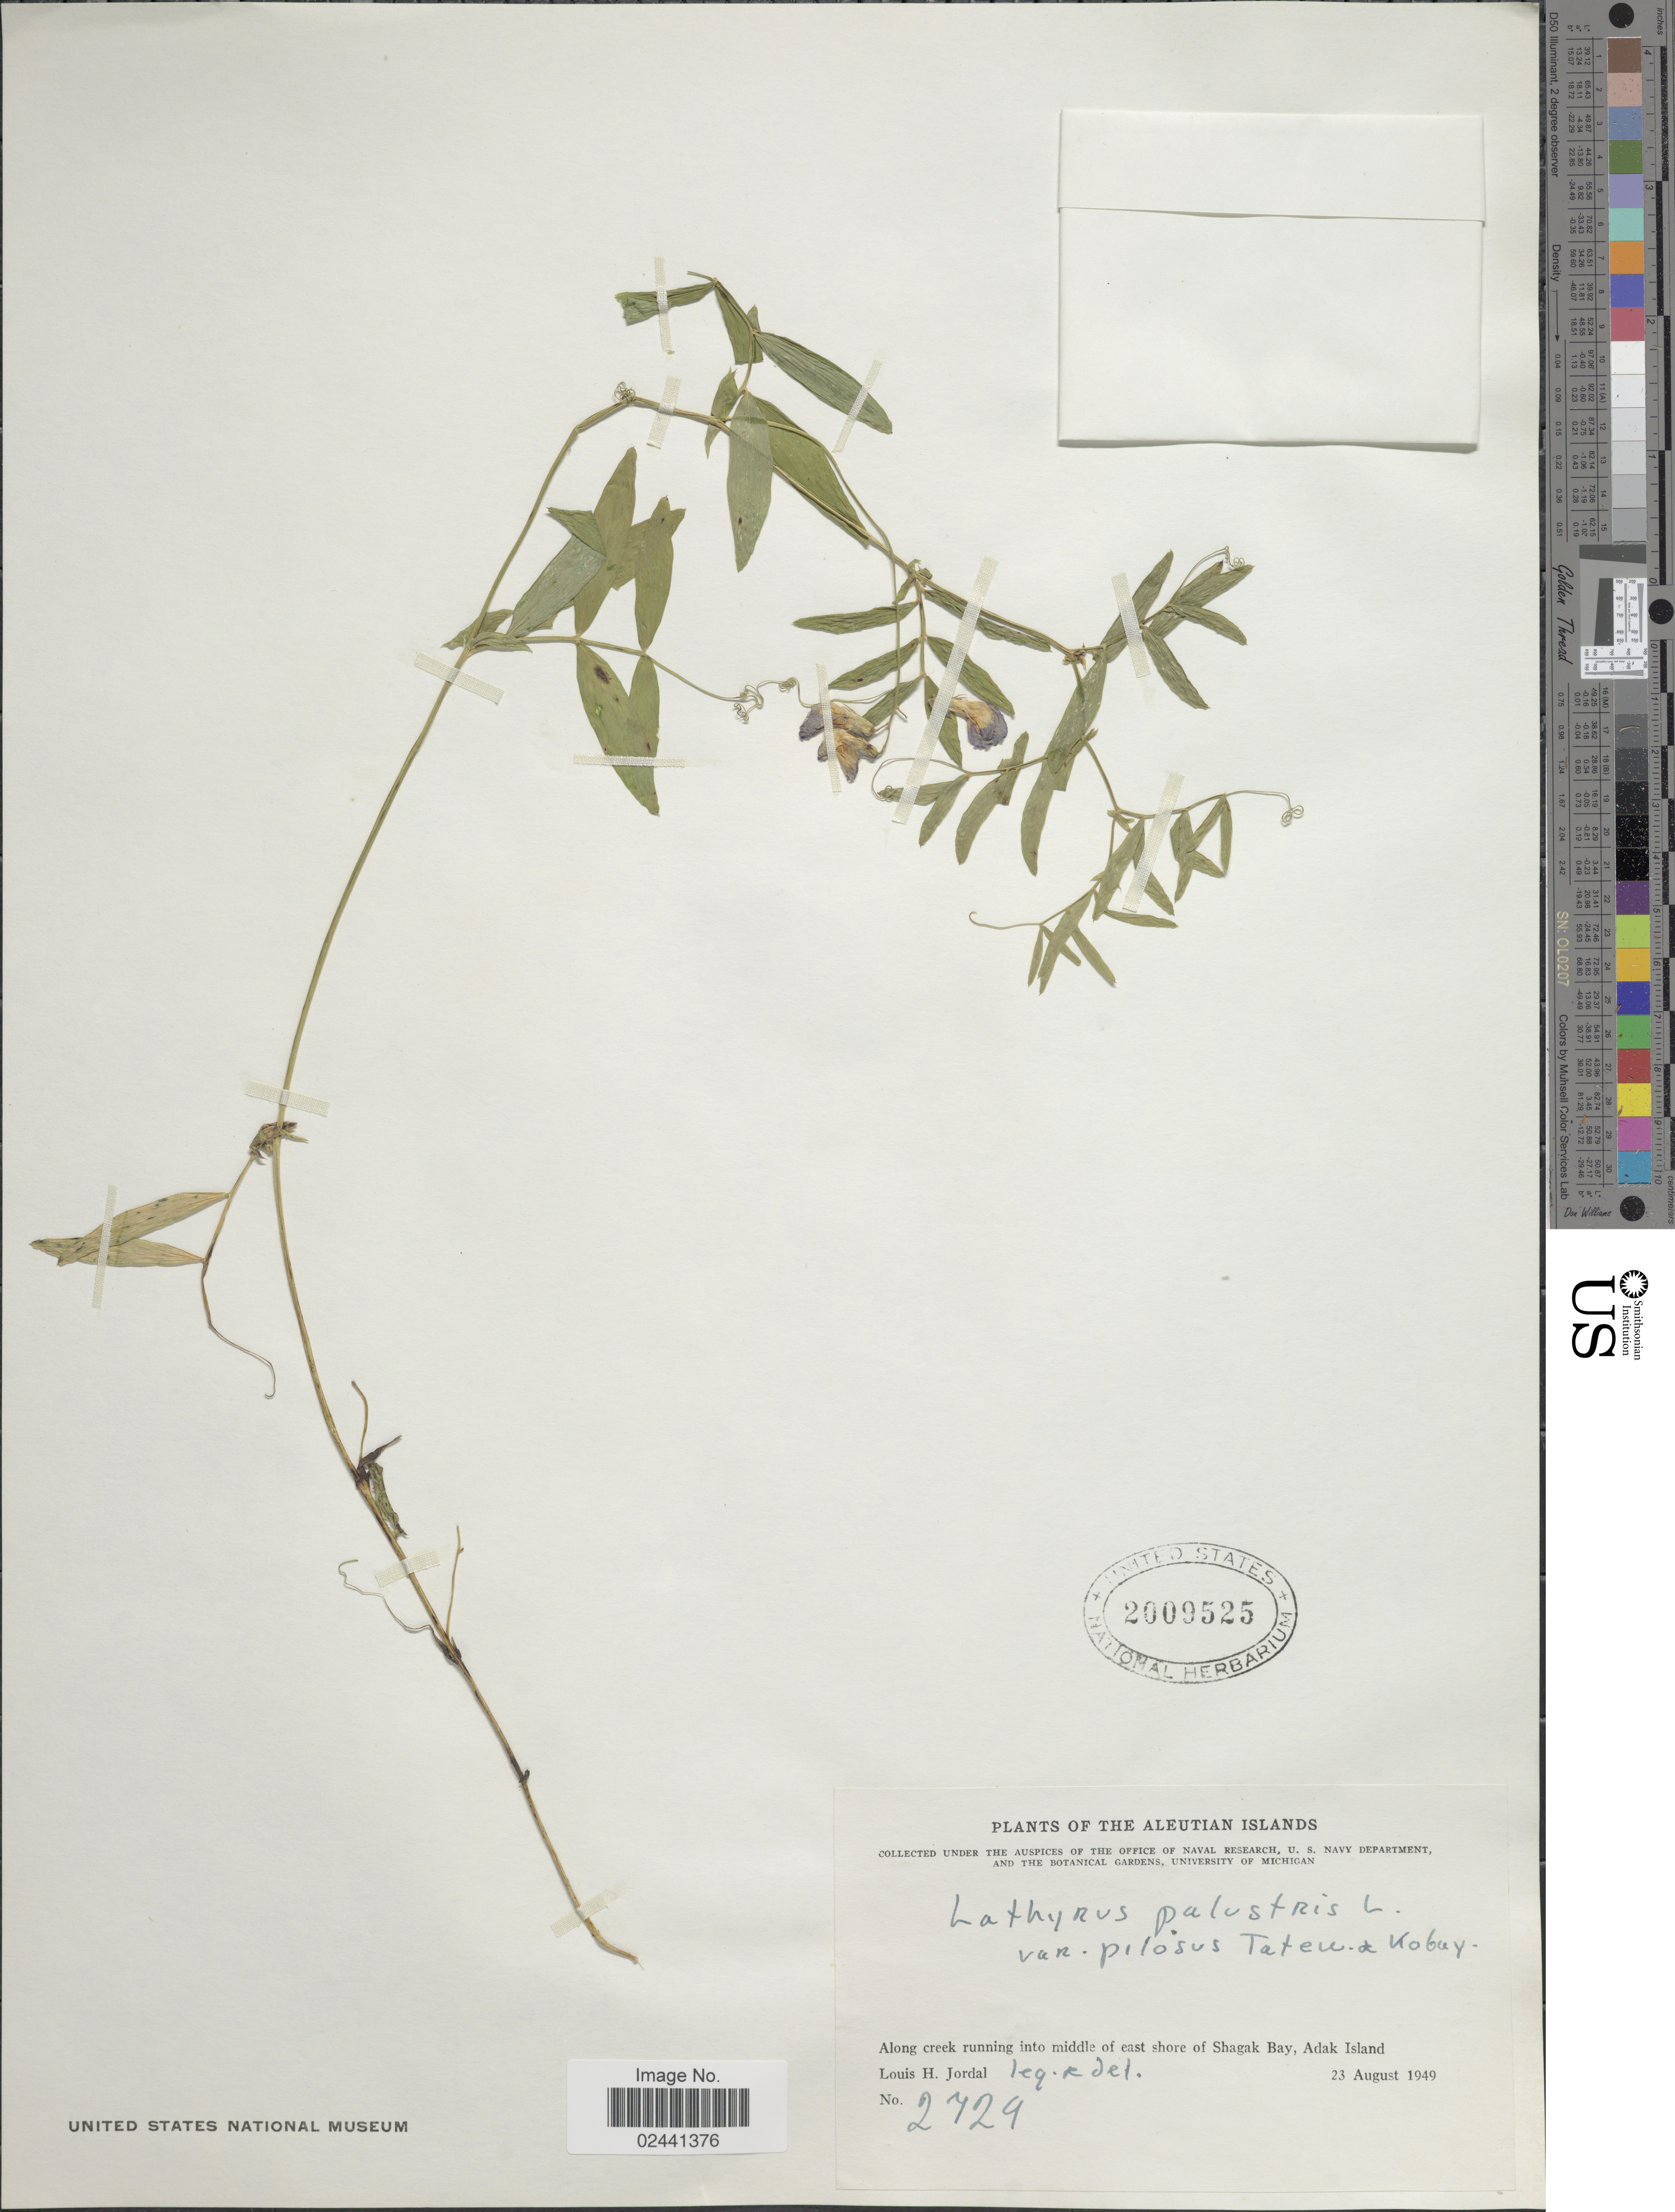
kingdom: Plantae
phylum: Tracheophyta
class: Magnoliopsida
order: Fabales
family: Fabaceae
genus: Lathyrus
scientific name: Lathyrus palustris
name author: L.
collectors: L. Jordal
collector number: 2729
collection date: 1949-08-23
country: United States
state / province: Alaska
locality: The Aleutian Islands, Along creek running into middle of east shore of Shagak Bay, Adak Island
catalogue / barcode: US 2009525